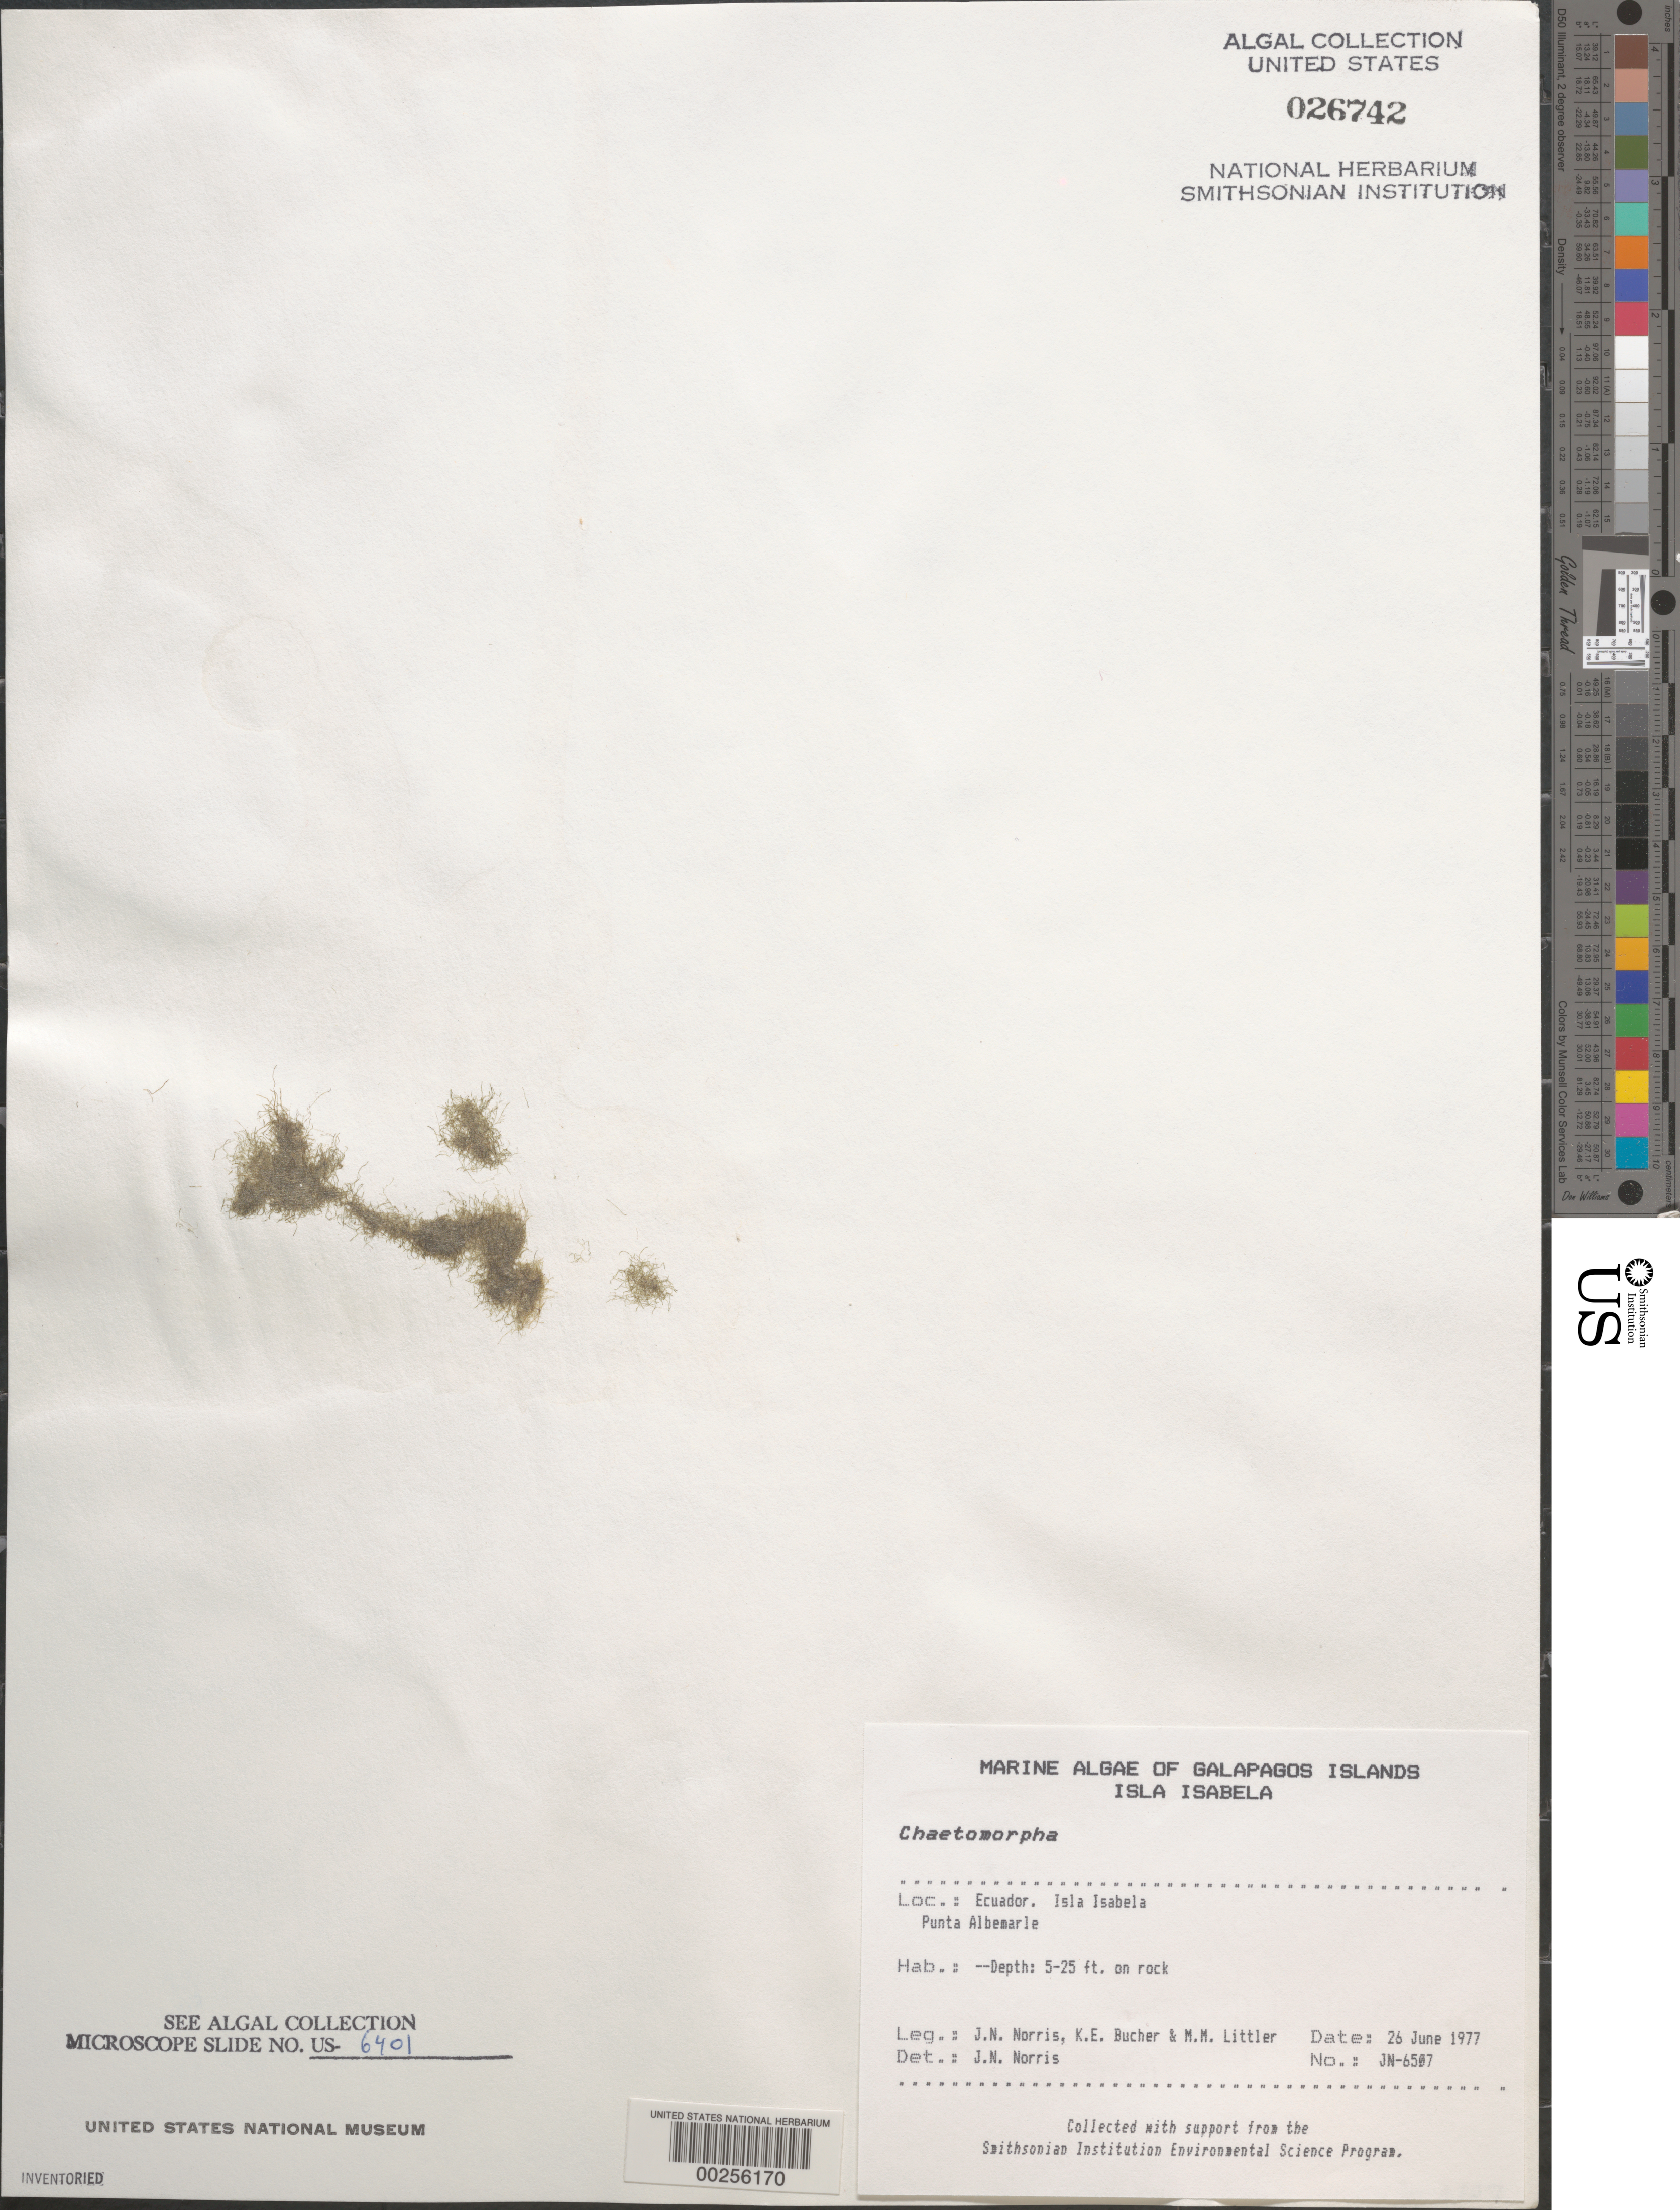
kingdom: Plantae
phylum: Chlorophyta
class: Ulvophyceae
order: Cladophorales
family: Cladophoraceae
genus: Chaetomorpha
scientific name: Chaetomorpha sp.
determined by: Norris, James N.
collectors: J. N. Norris, K. E. Bucher & M. M. Littler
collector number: JN-6507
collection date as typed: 26 Jun 1977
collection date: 1977-06-26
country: Ecuador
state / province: Colón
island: Isabela [Albemarle]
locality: Punta Albemarle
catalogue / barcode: US 26742